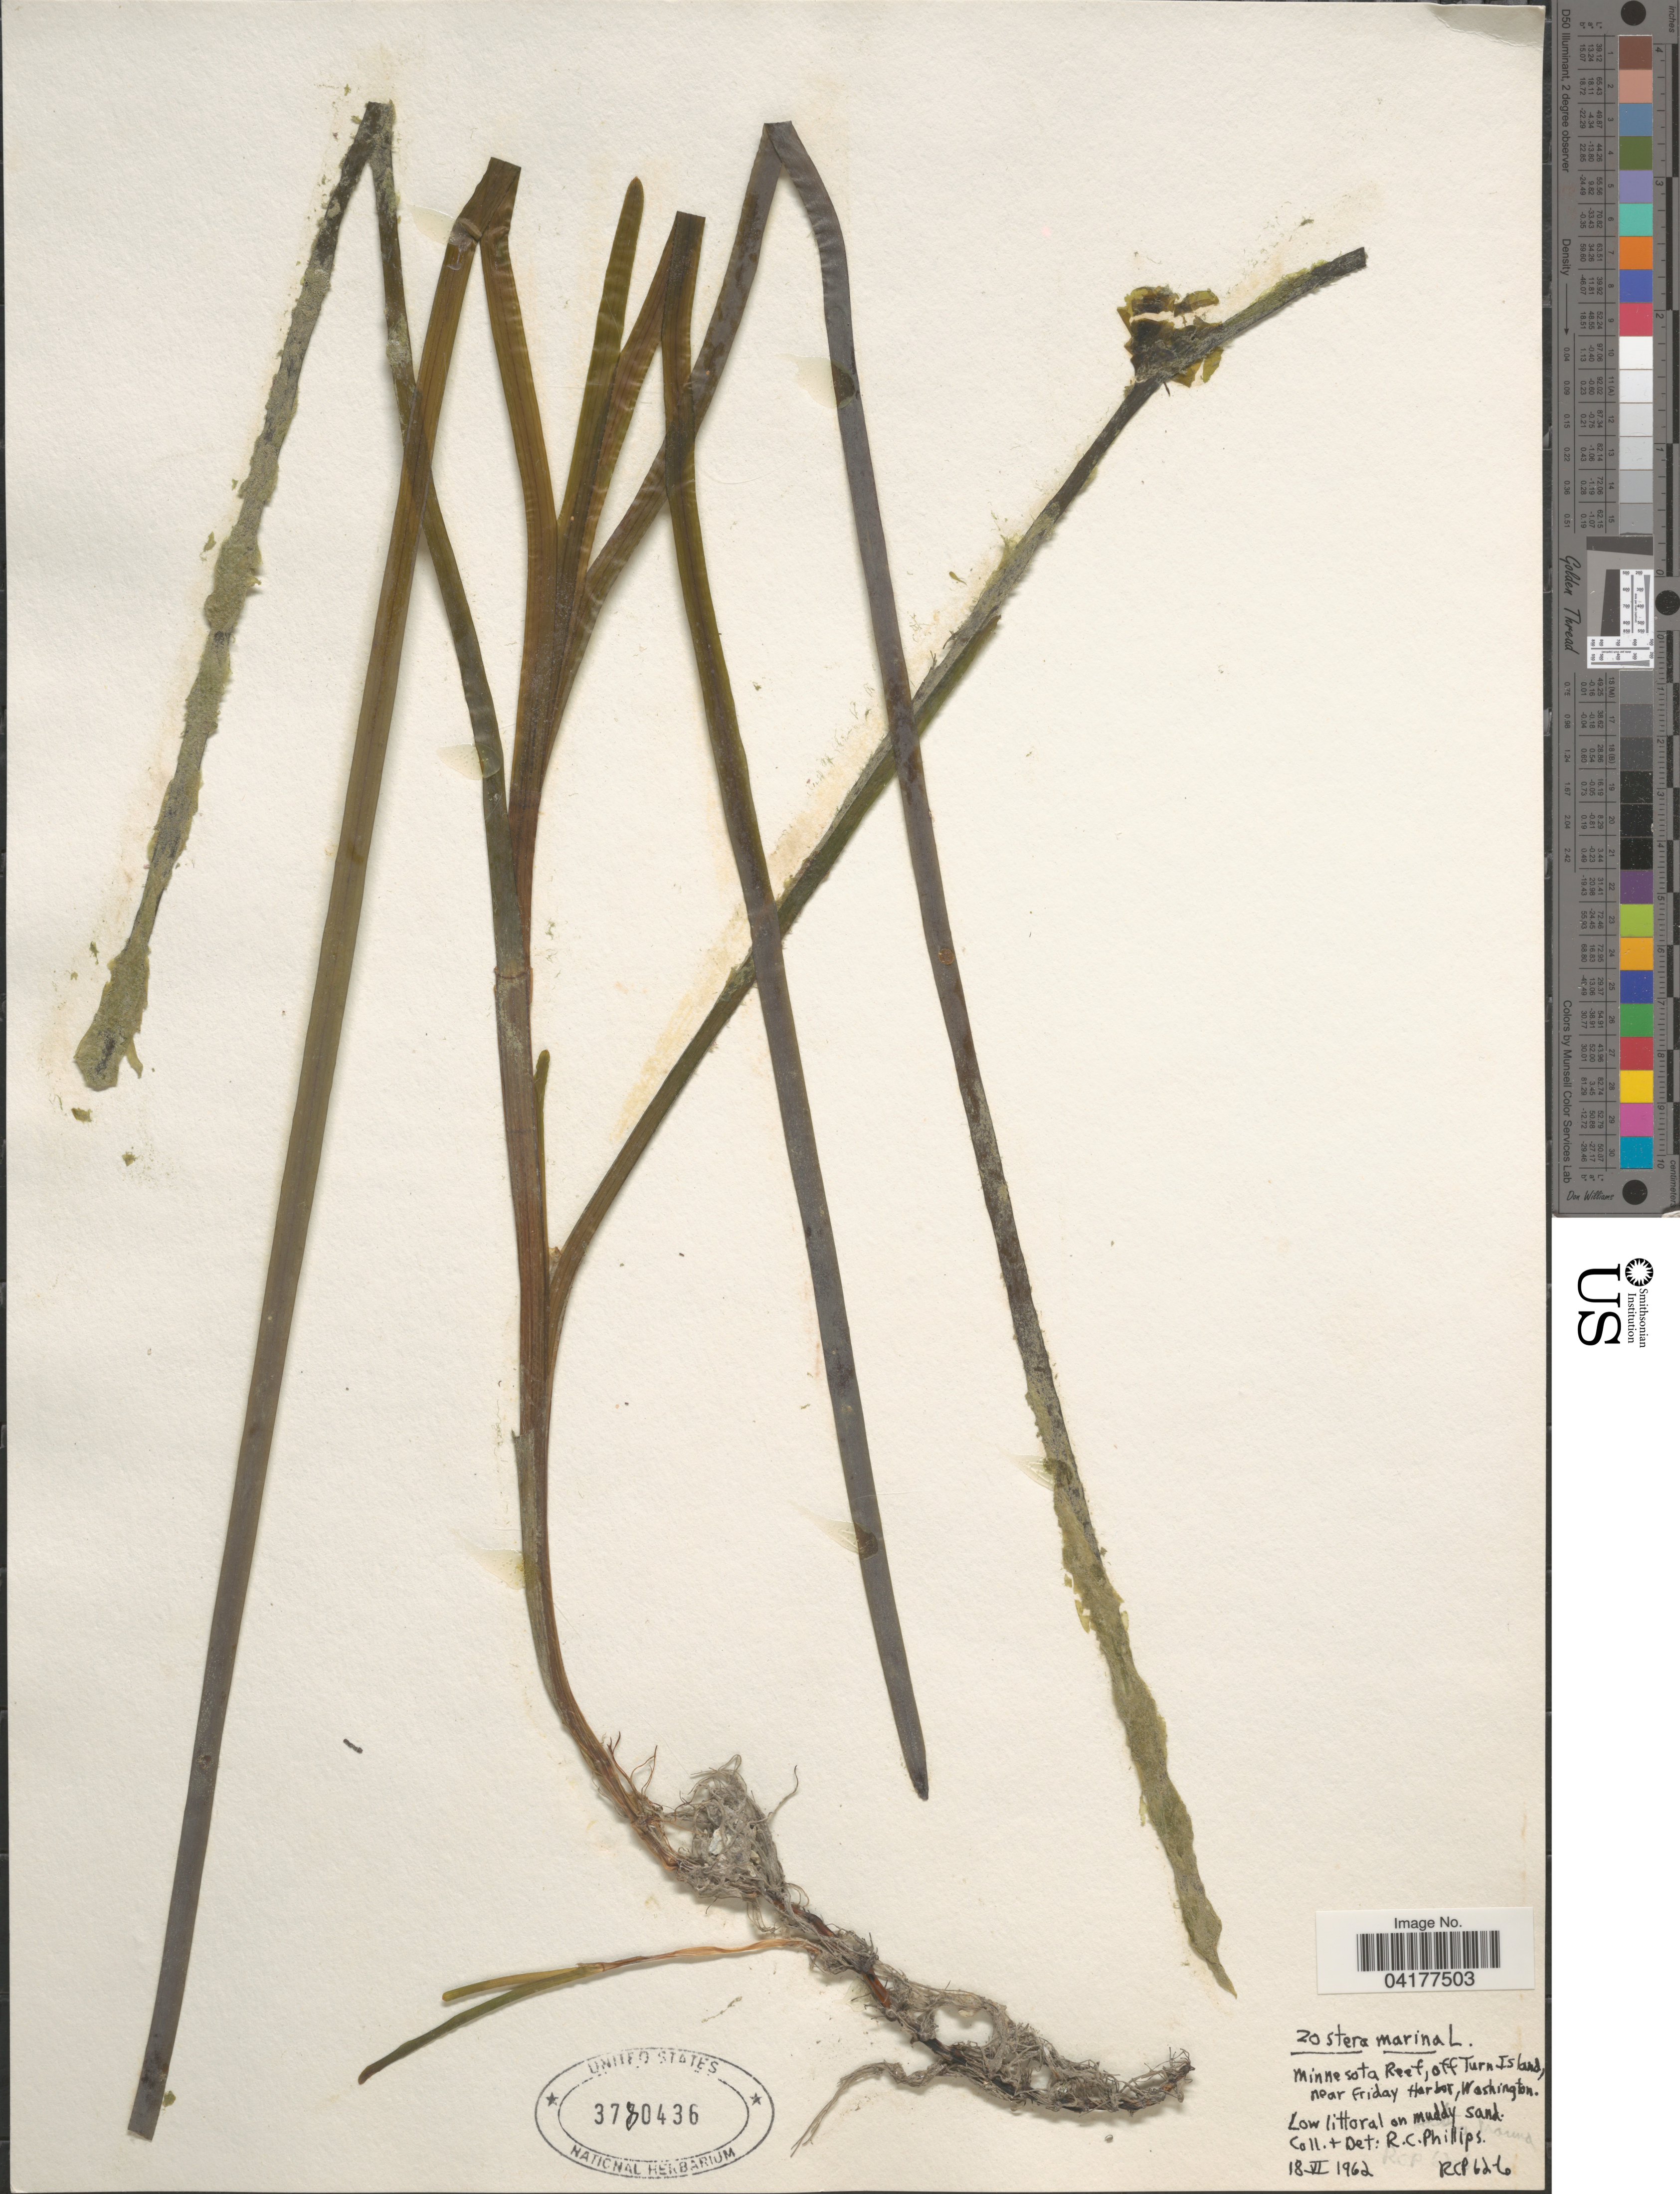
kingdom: Plantae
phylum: Tracheophyta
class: Liliopsida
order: Alismatales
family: Zosteraceae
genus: Zostera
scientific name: Zostera marina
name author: L.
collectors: R. C. Phillips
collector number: RCP626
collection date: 1962-06-18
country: United States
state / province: Washington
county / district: San Juan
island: Turn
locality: Minnesota Reef, off Turn Island, near Friday Harbor.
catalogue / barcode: US 3780436